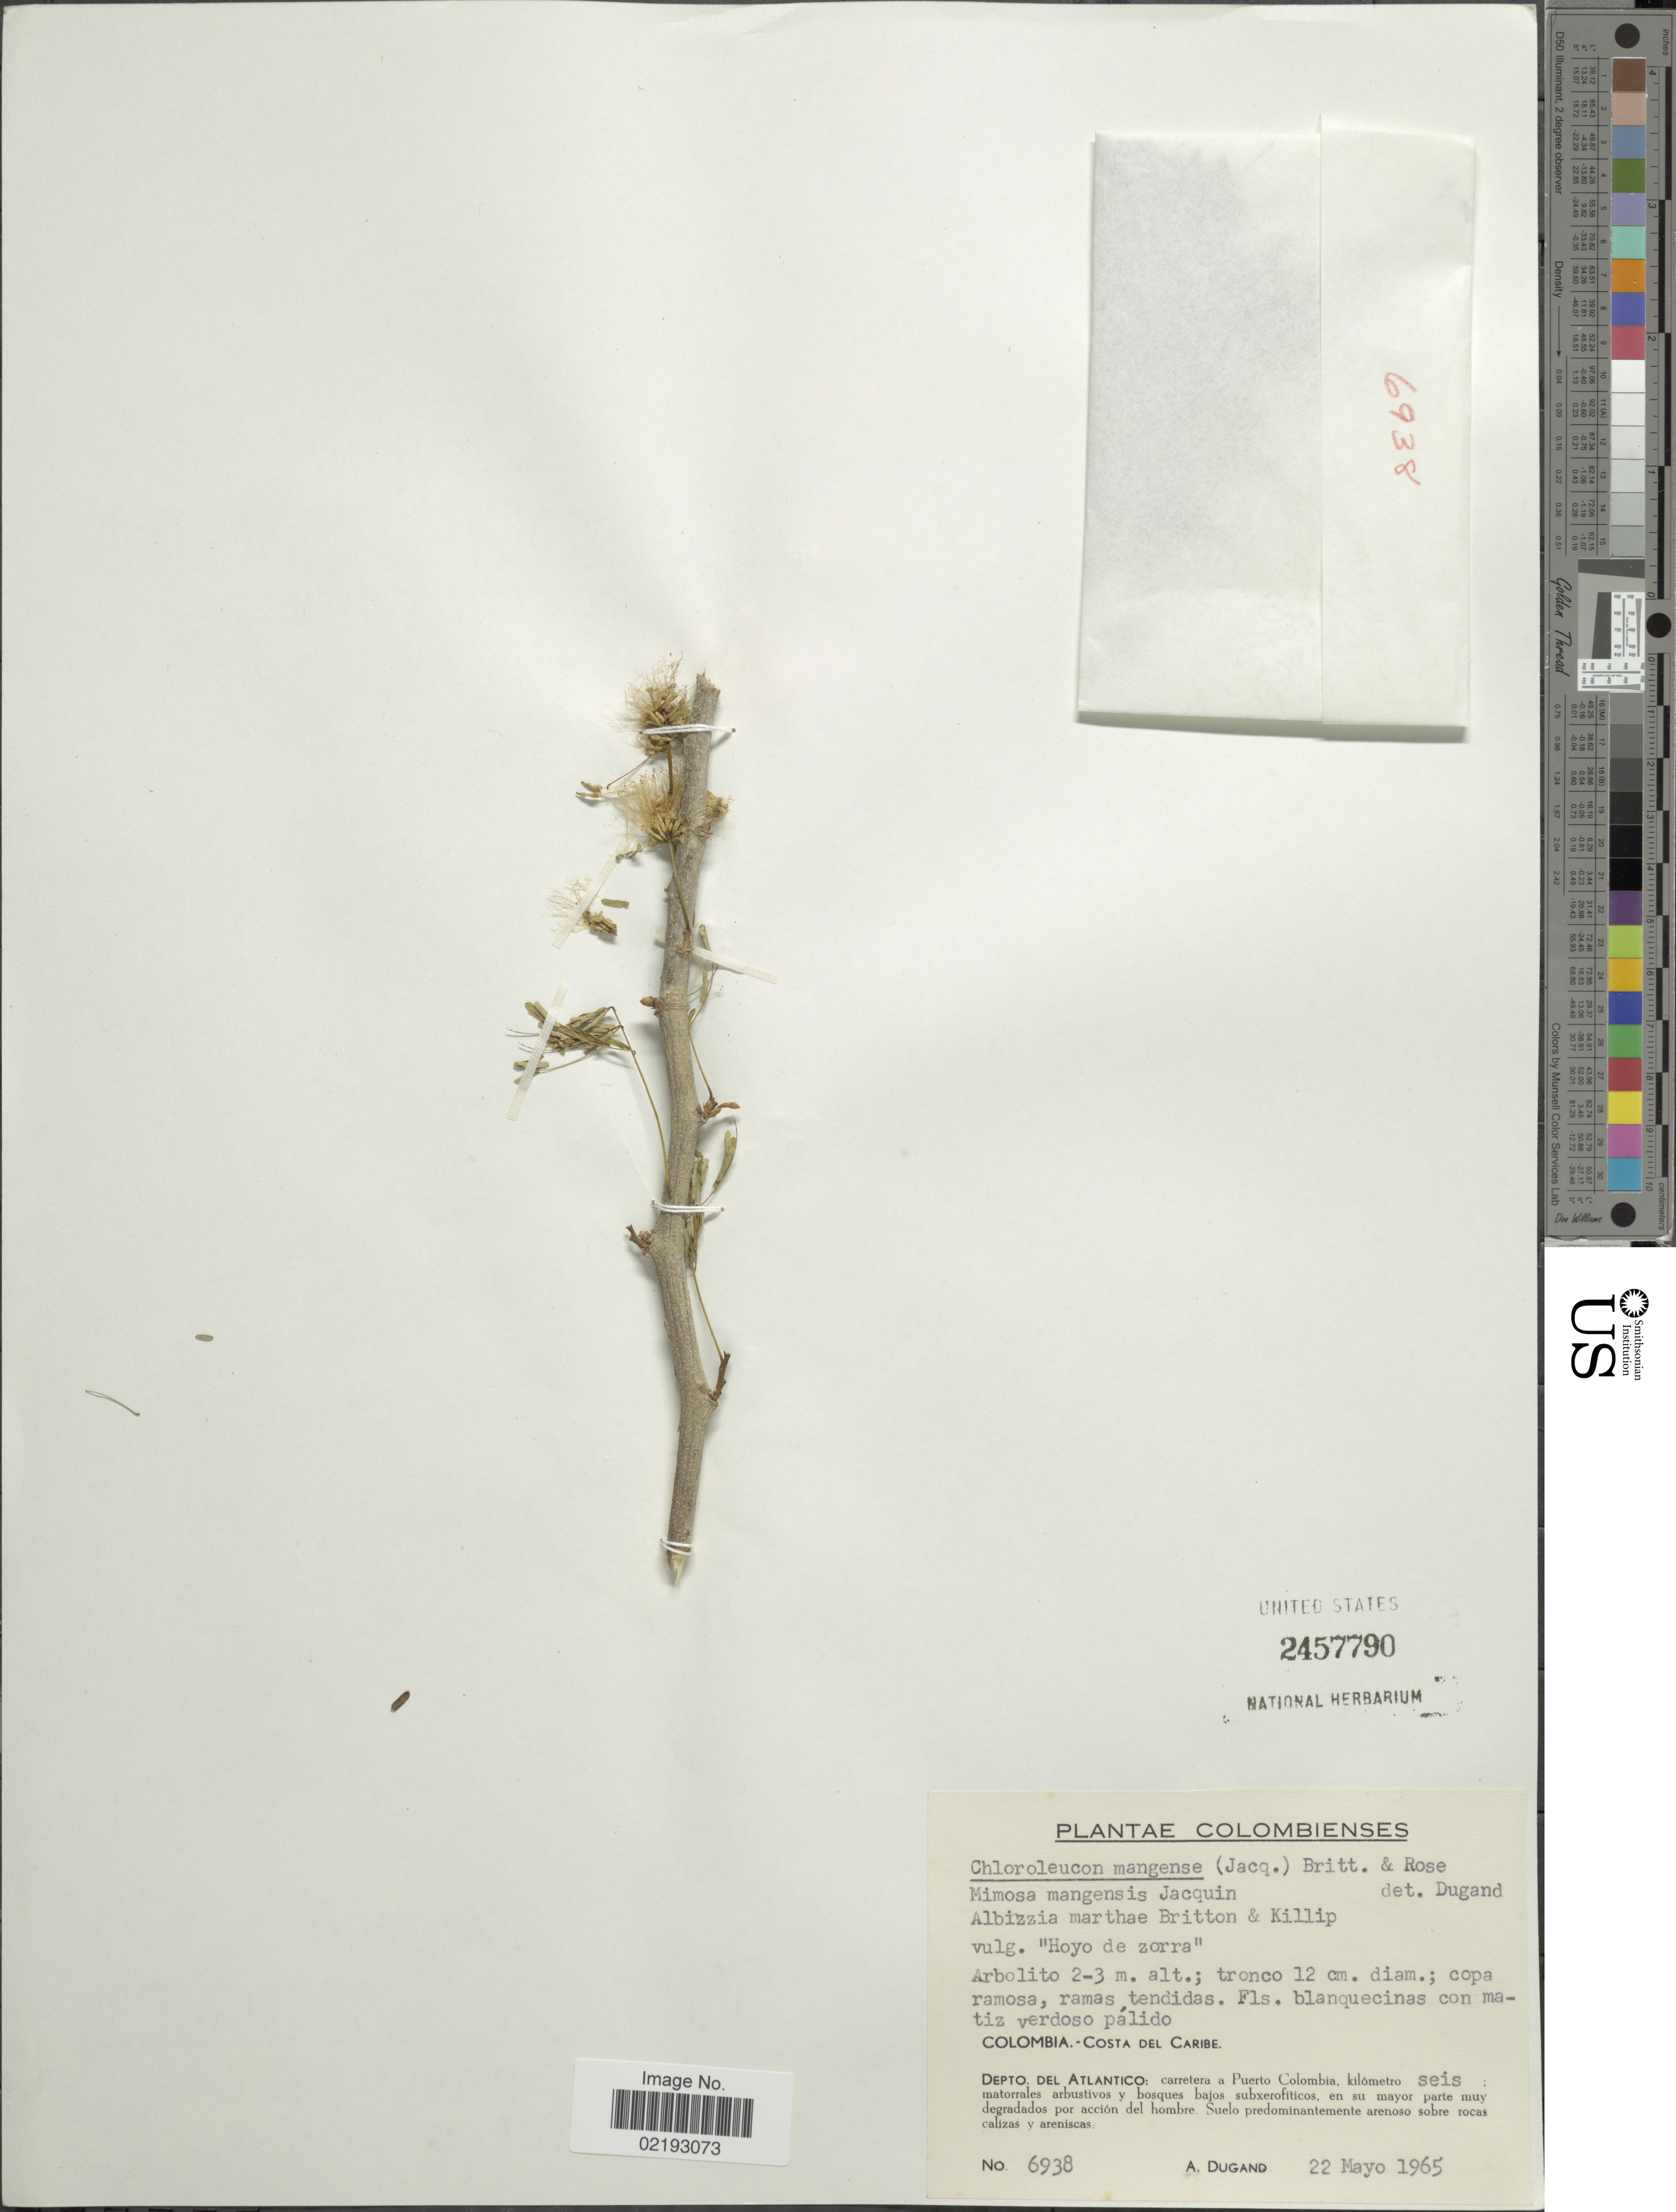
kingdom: Plantae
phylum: Tracheophyta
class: Magnoliopsida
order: Fabales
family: Fabaceae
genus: Chloroleucon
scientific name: Chloroleucon mangense var. mangense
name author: (Jacq.) Britton & Rose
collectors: A. Dugand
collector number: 6938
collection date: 1965-05-22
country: Colombia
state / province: Atlántico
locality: Costa del Caribe, carretera a Puerto Colombiano, kilometro seis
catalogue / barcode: US 2457790